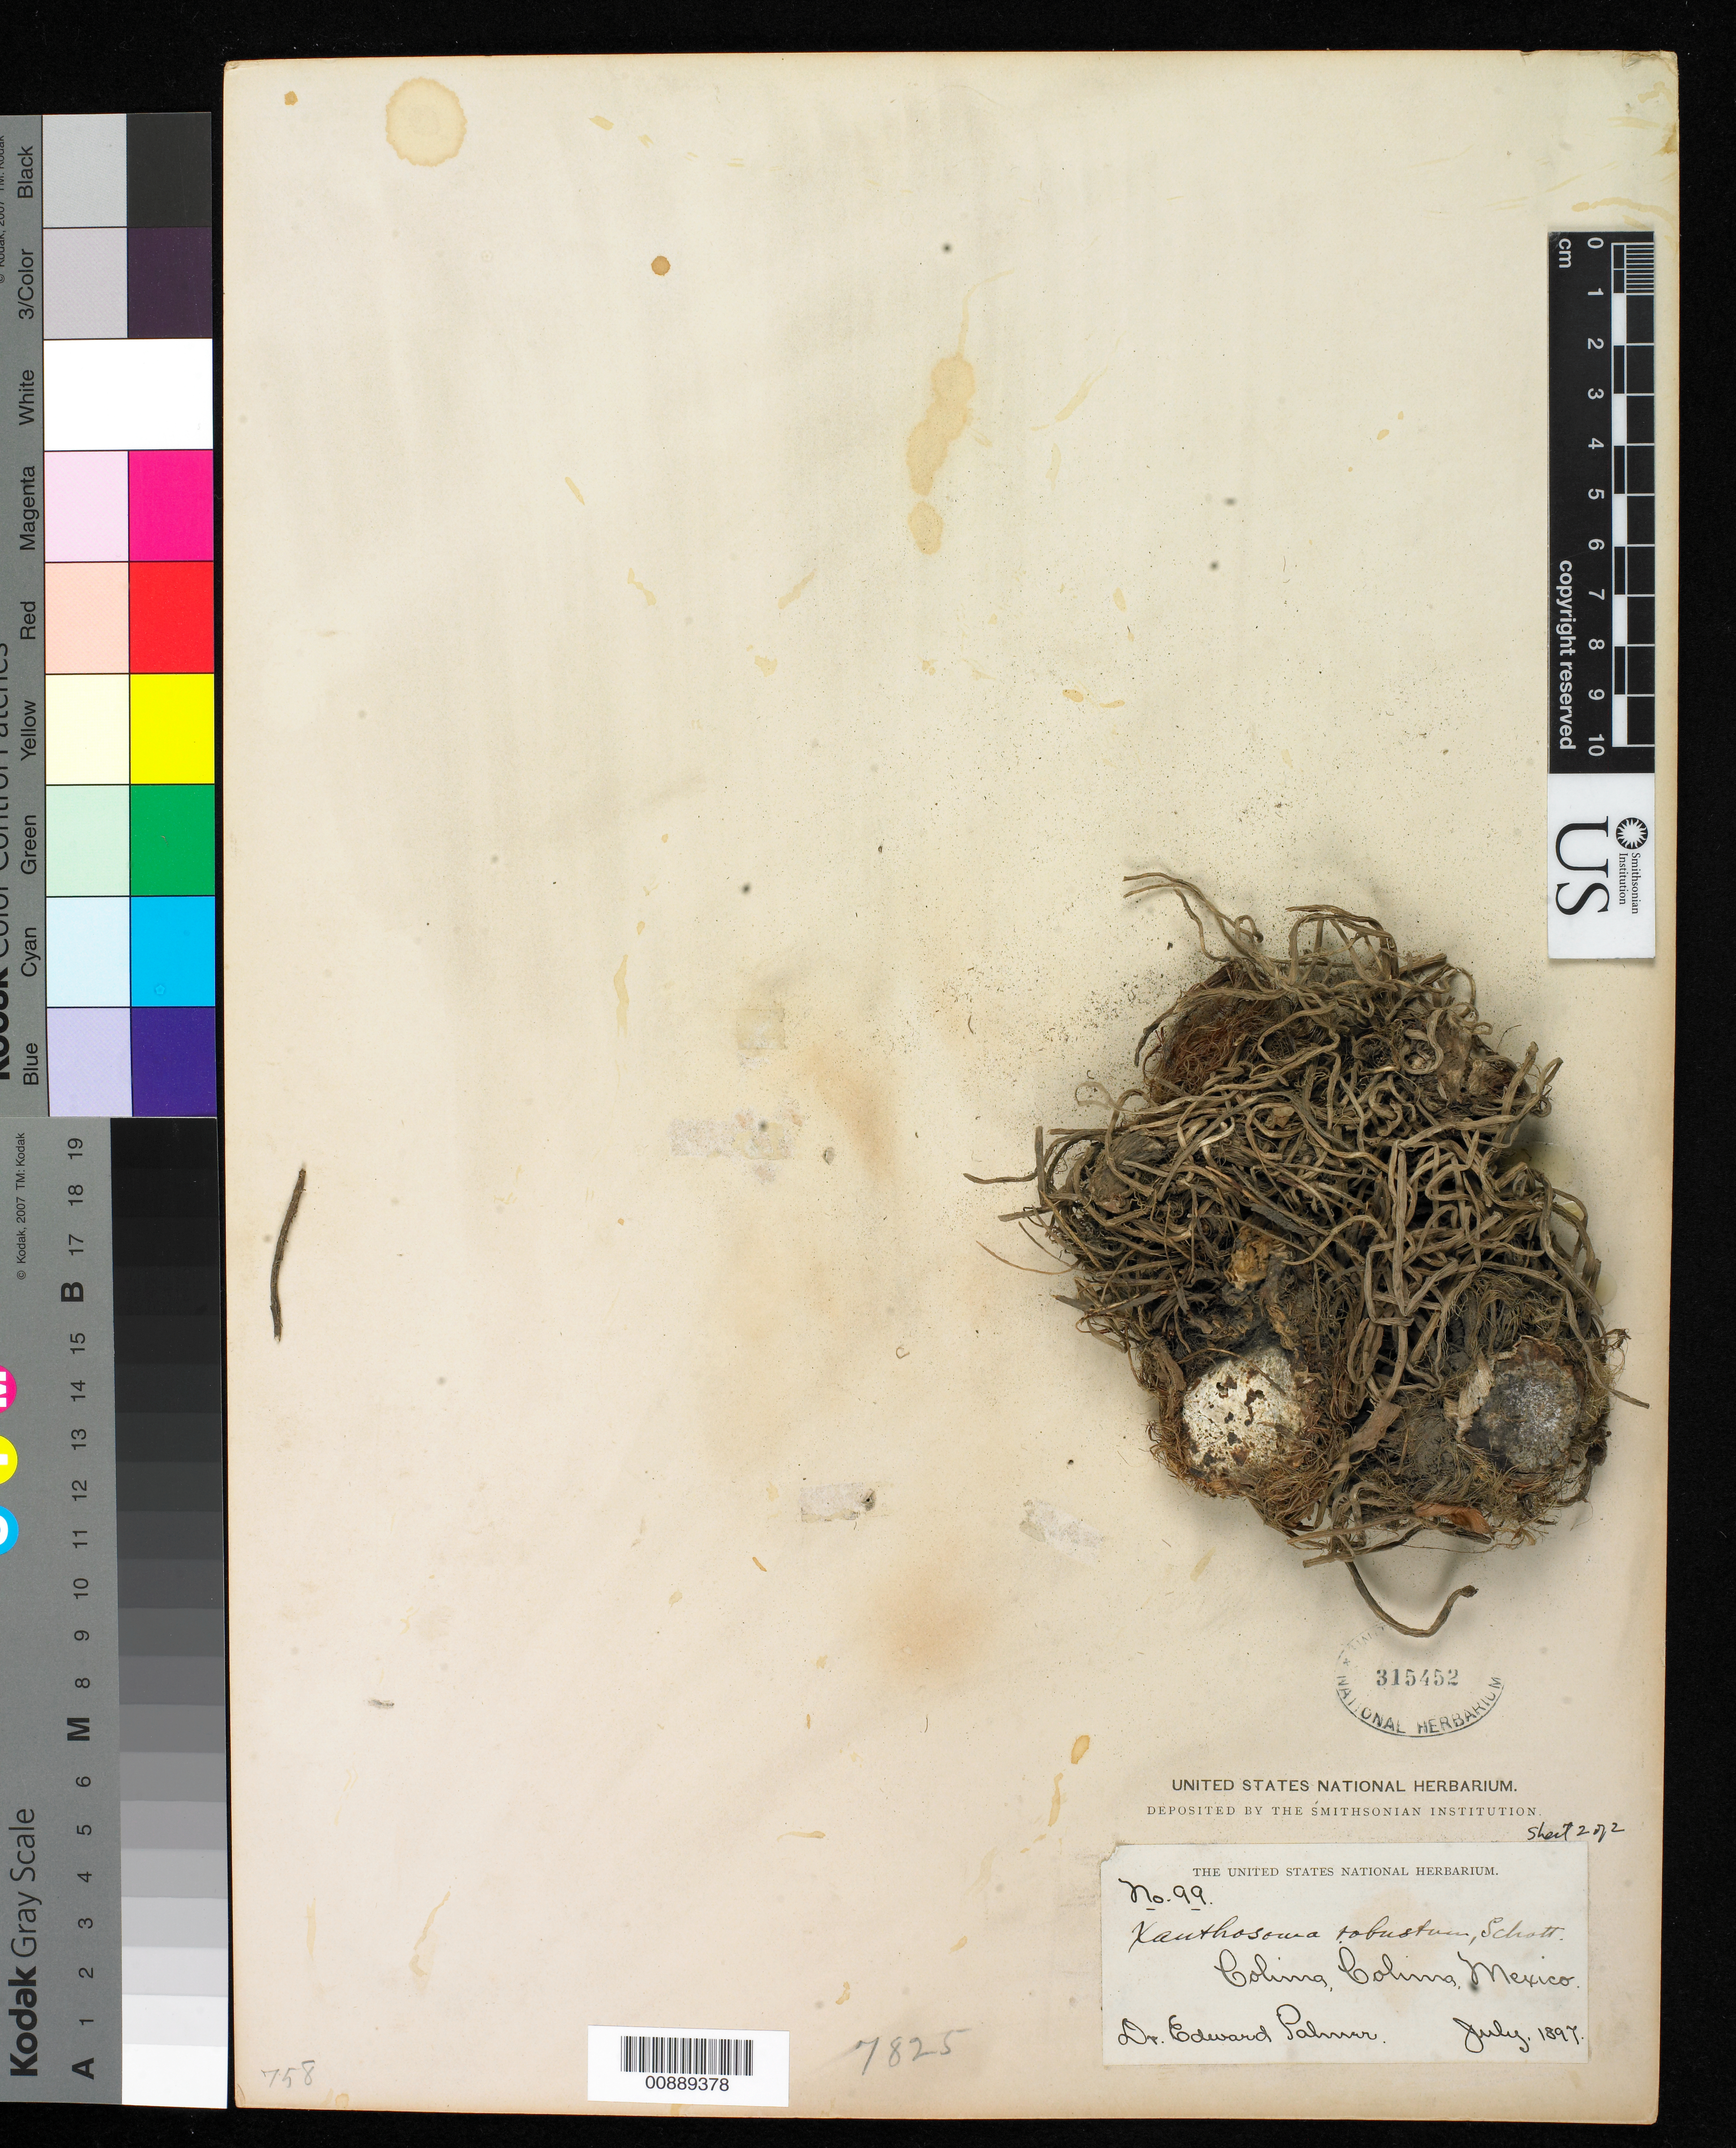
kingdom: Plantae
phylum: Tracheophyta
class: Liliopsida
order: Alismatales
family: Araceae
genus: Xanthosoma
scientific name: Xanthosoma robustum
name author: Schott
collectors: E. Palmer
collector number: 99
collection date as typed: Jul 1897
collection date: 1897-07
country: Mexico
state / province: Colima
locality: Colima, Colima.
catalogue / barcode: US 315452